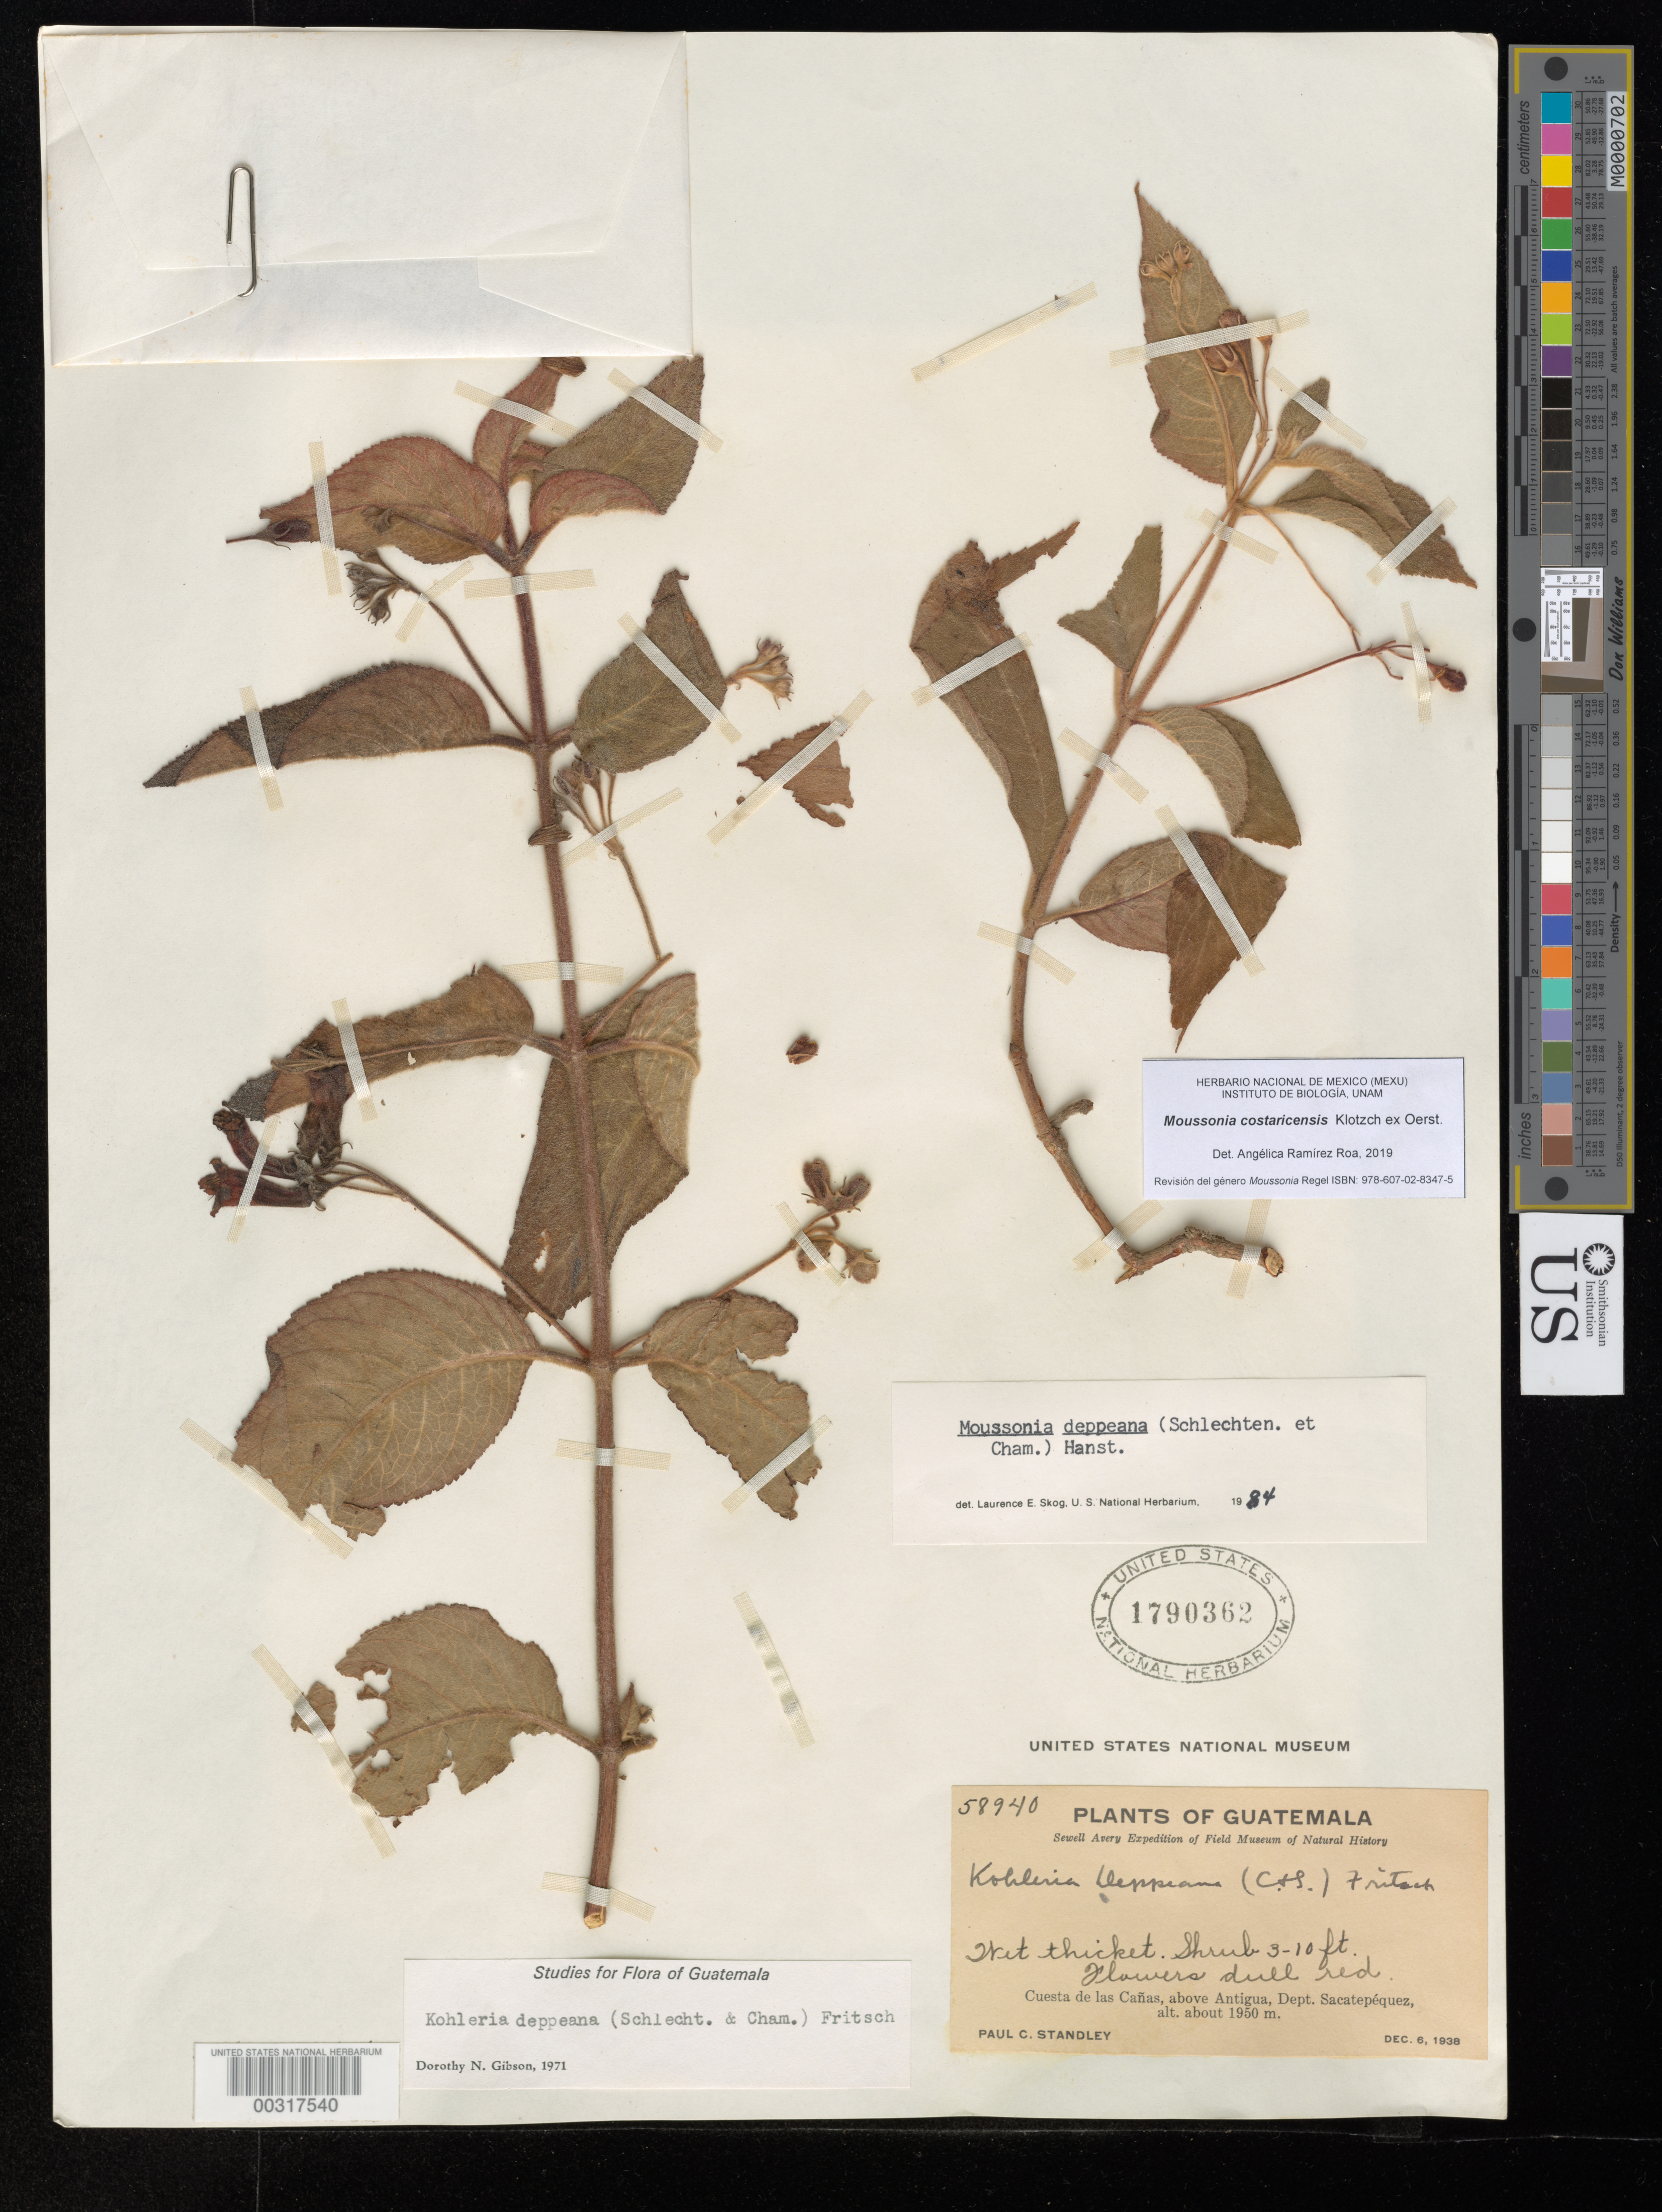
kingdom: Plantae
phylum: Tracheophyta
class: Magnoliopsida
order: Lamiales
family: Gesneriaceae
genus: Moussonia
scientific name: Moussonia costaricensis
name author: Klotzsch ex Oerst.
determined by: Ramírez-Roa, A.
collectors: P. C. Standley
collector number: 58940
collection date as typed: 06 Dec 1938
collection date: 1938-12-06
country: Guatemala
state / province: Sacatepéquez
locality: Cuesta de las Canas, above Antigua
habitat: Wet thicket.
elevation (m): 1950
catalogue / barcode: US 1790362